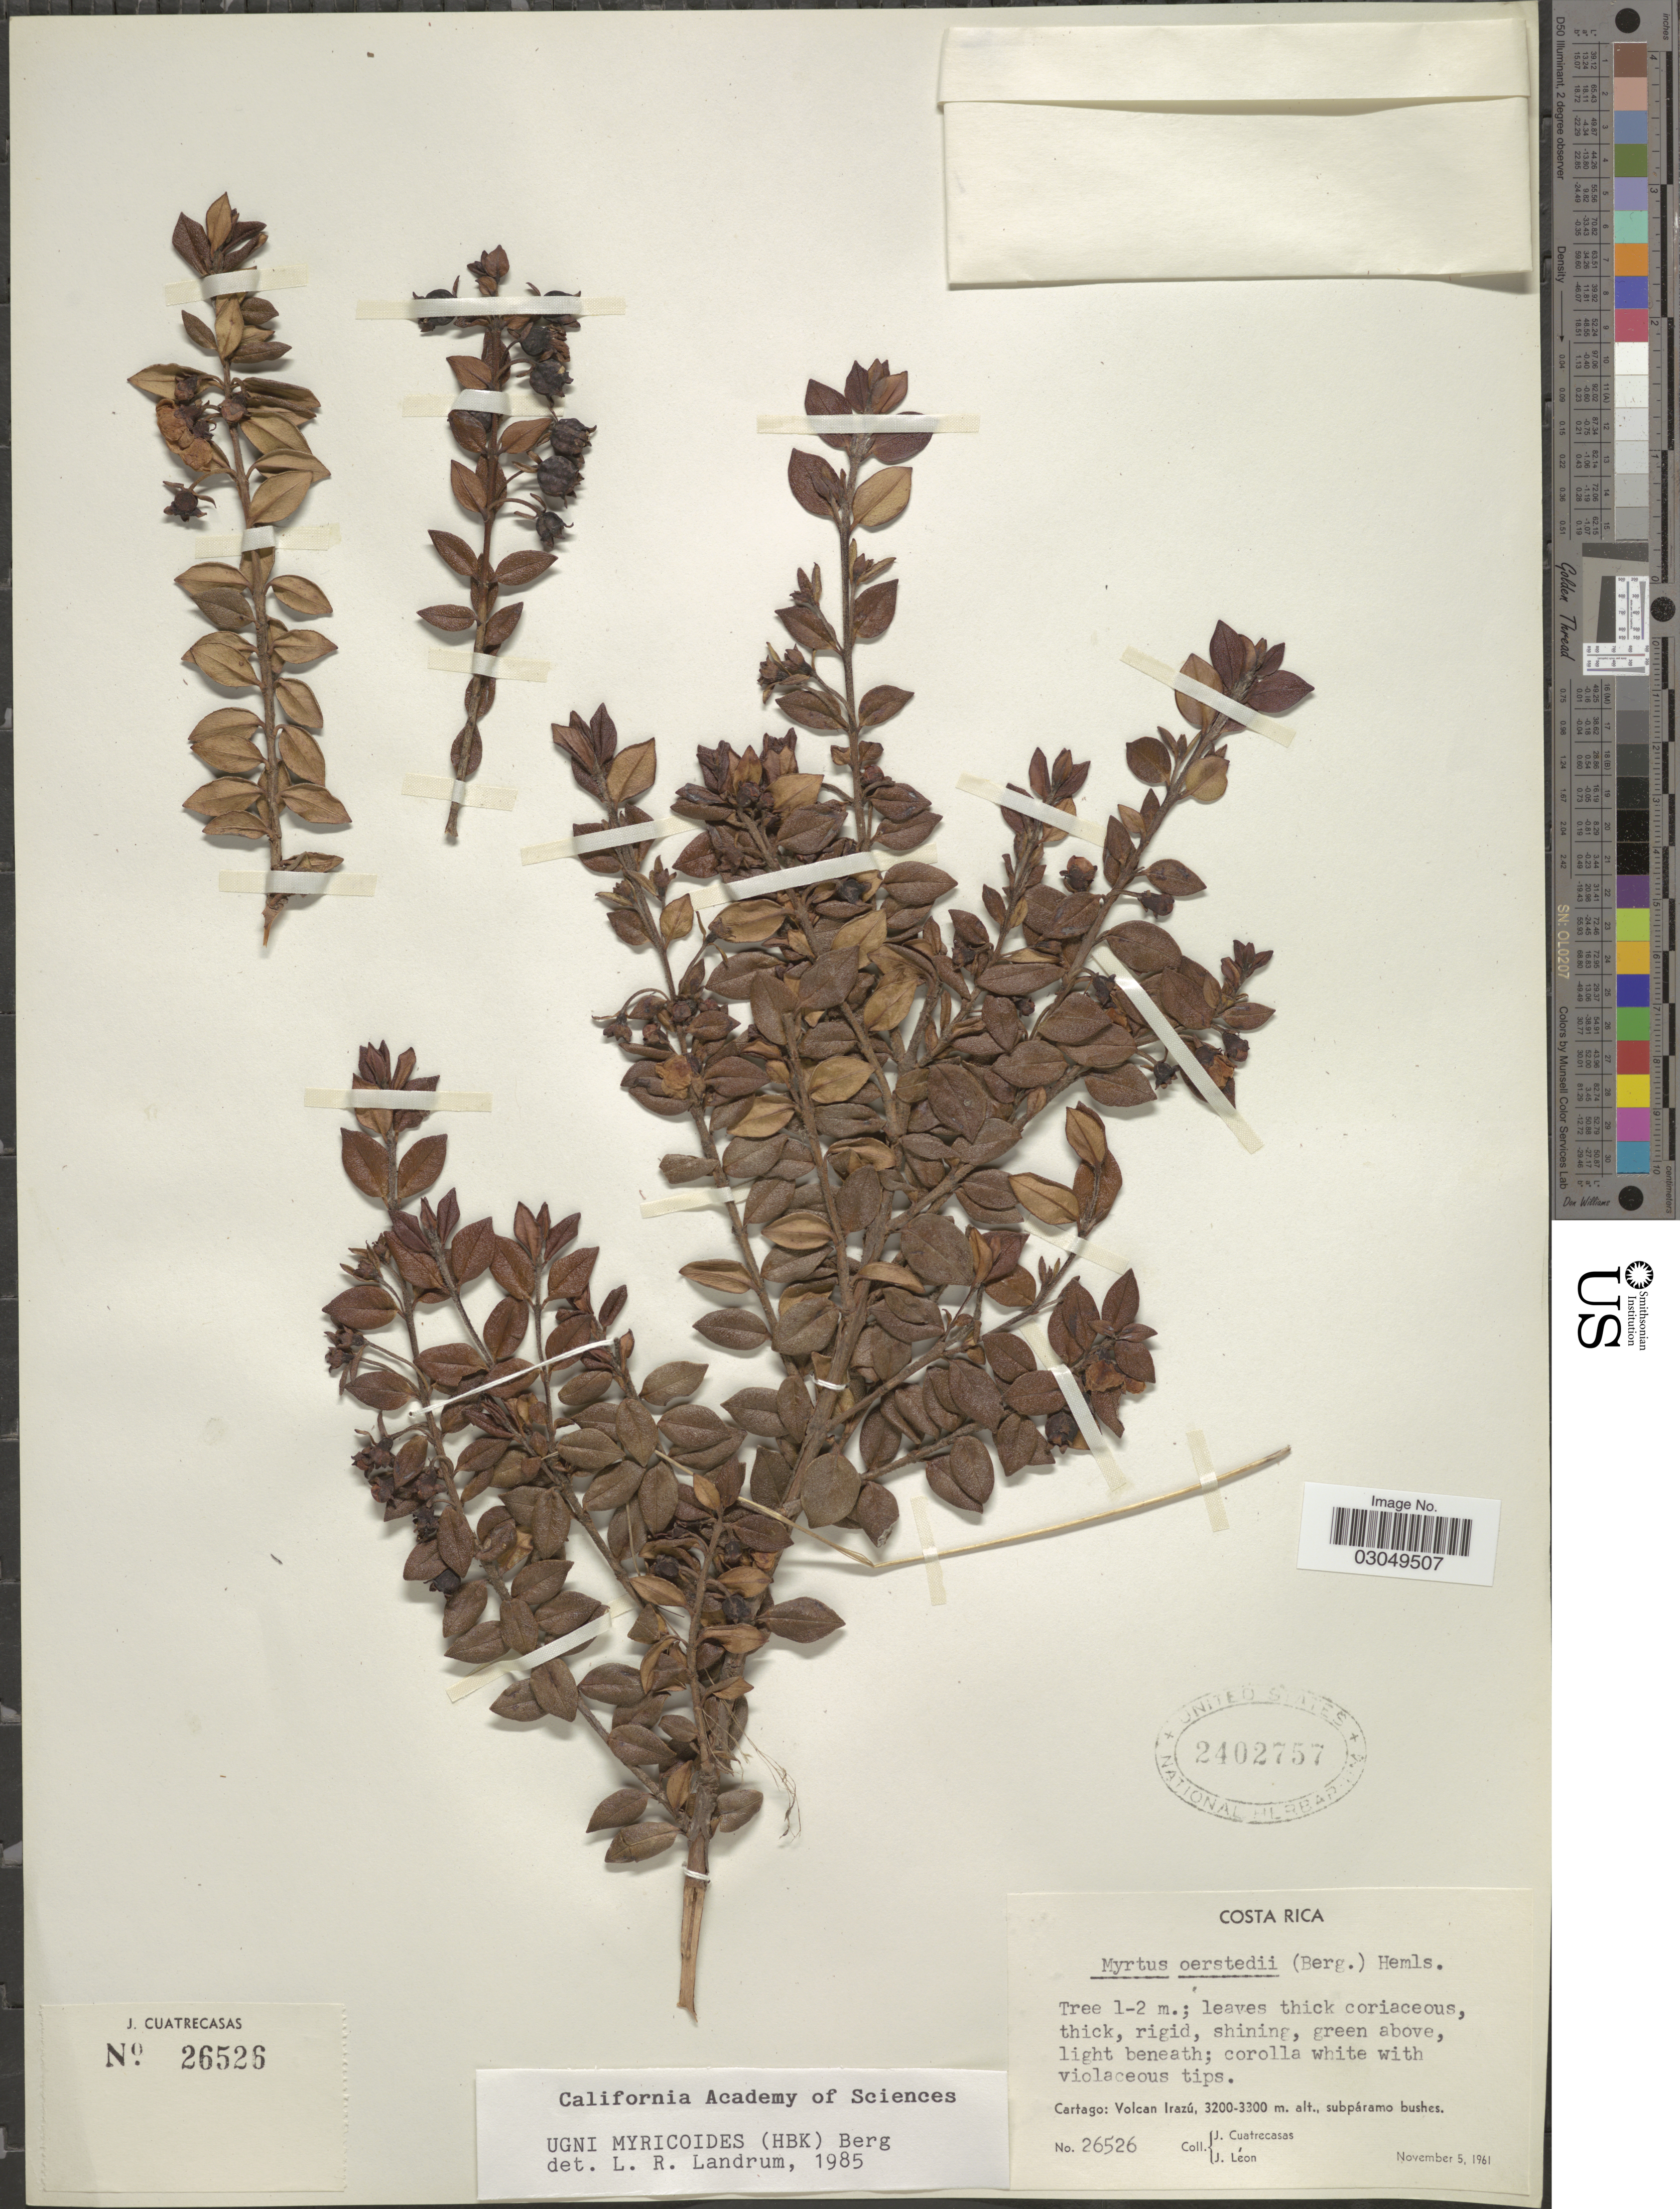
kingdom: Plantae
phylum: Tracheophyta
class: Magnoliopsida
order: Myrtales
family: Myrtaceae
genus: Ugni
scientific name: Ugni myricoides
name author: (Kunth) O. Berg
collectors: J. Cuatrecasas & J. León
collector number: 26526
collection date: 1961-11-05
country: Costa Rica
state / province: Cartago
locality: Volcan Irazú.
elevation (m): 3200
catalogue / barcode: US 2402757